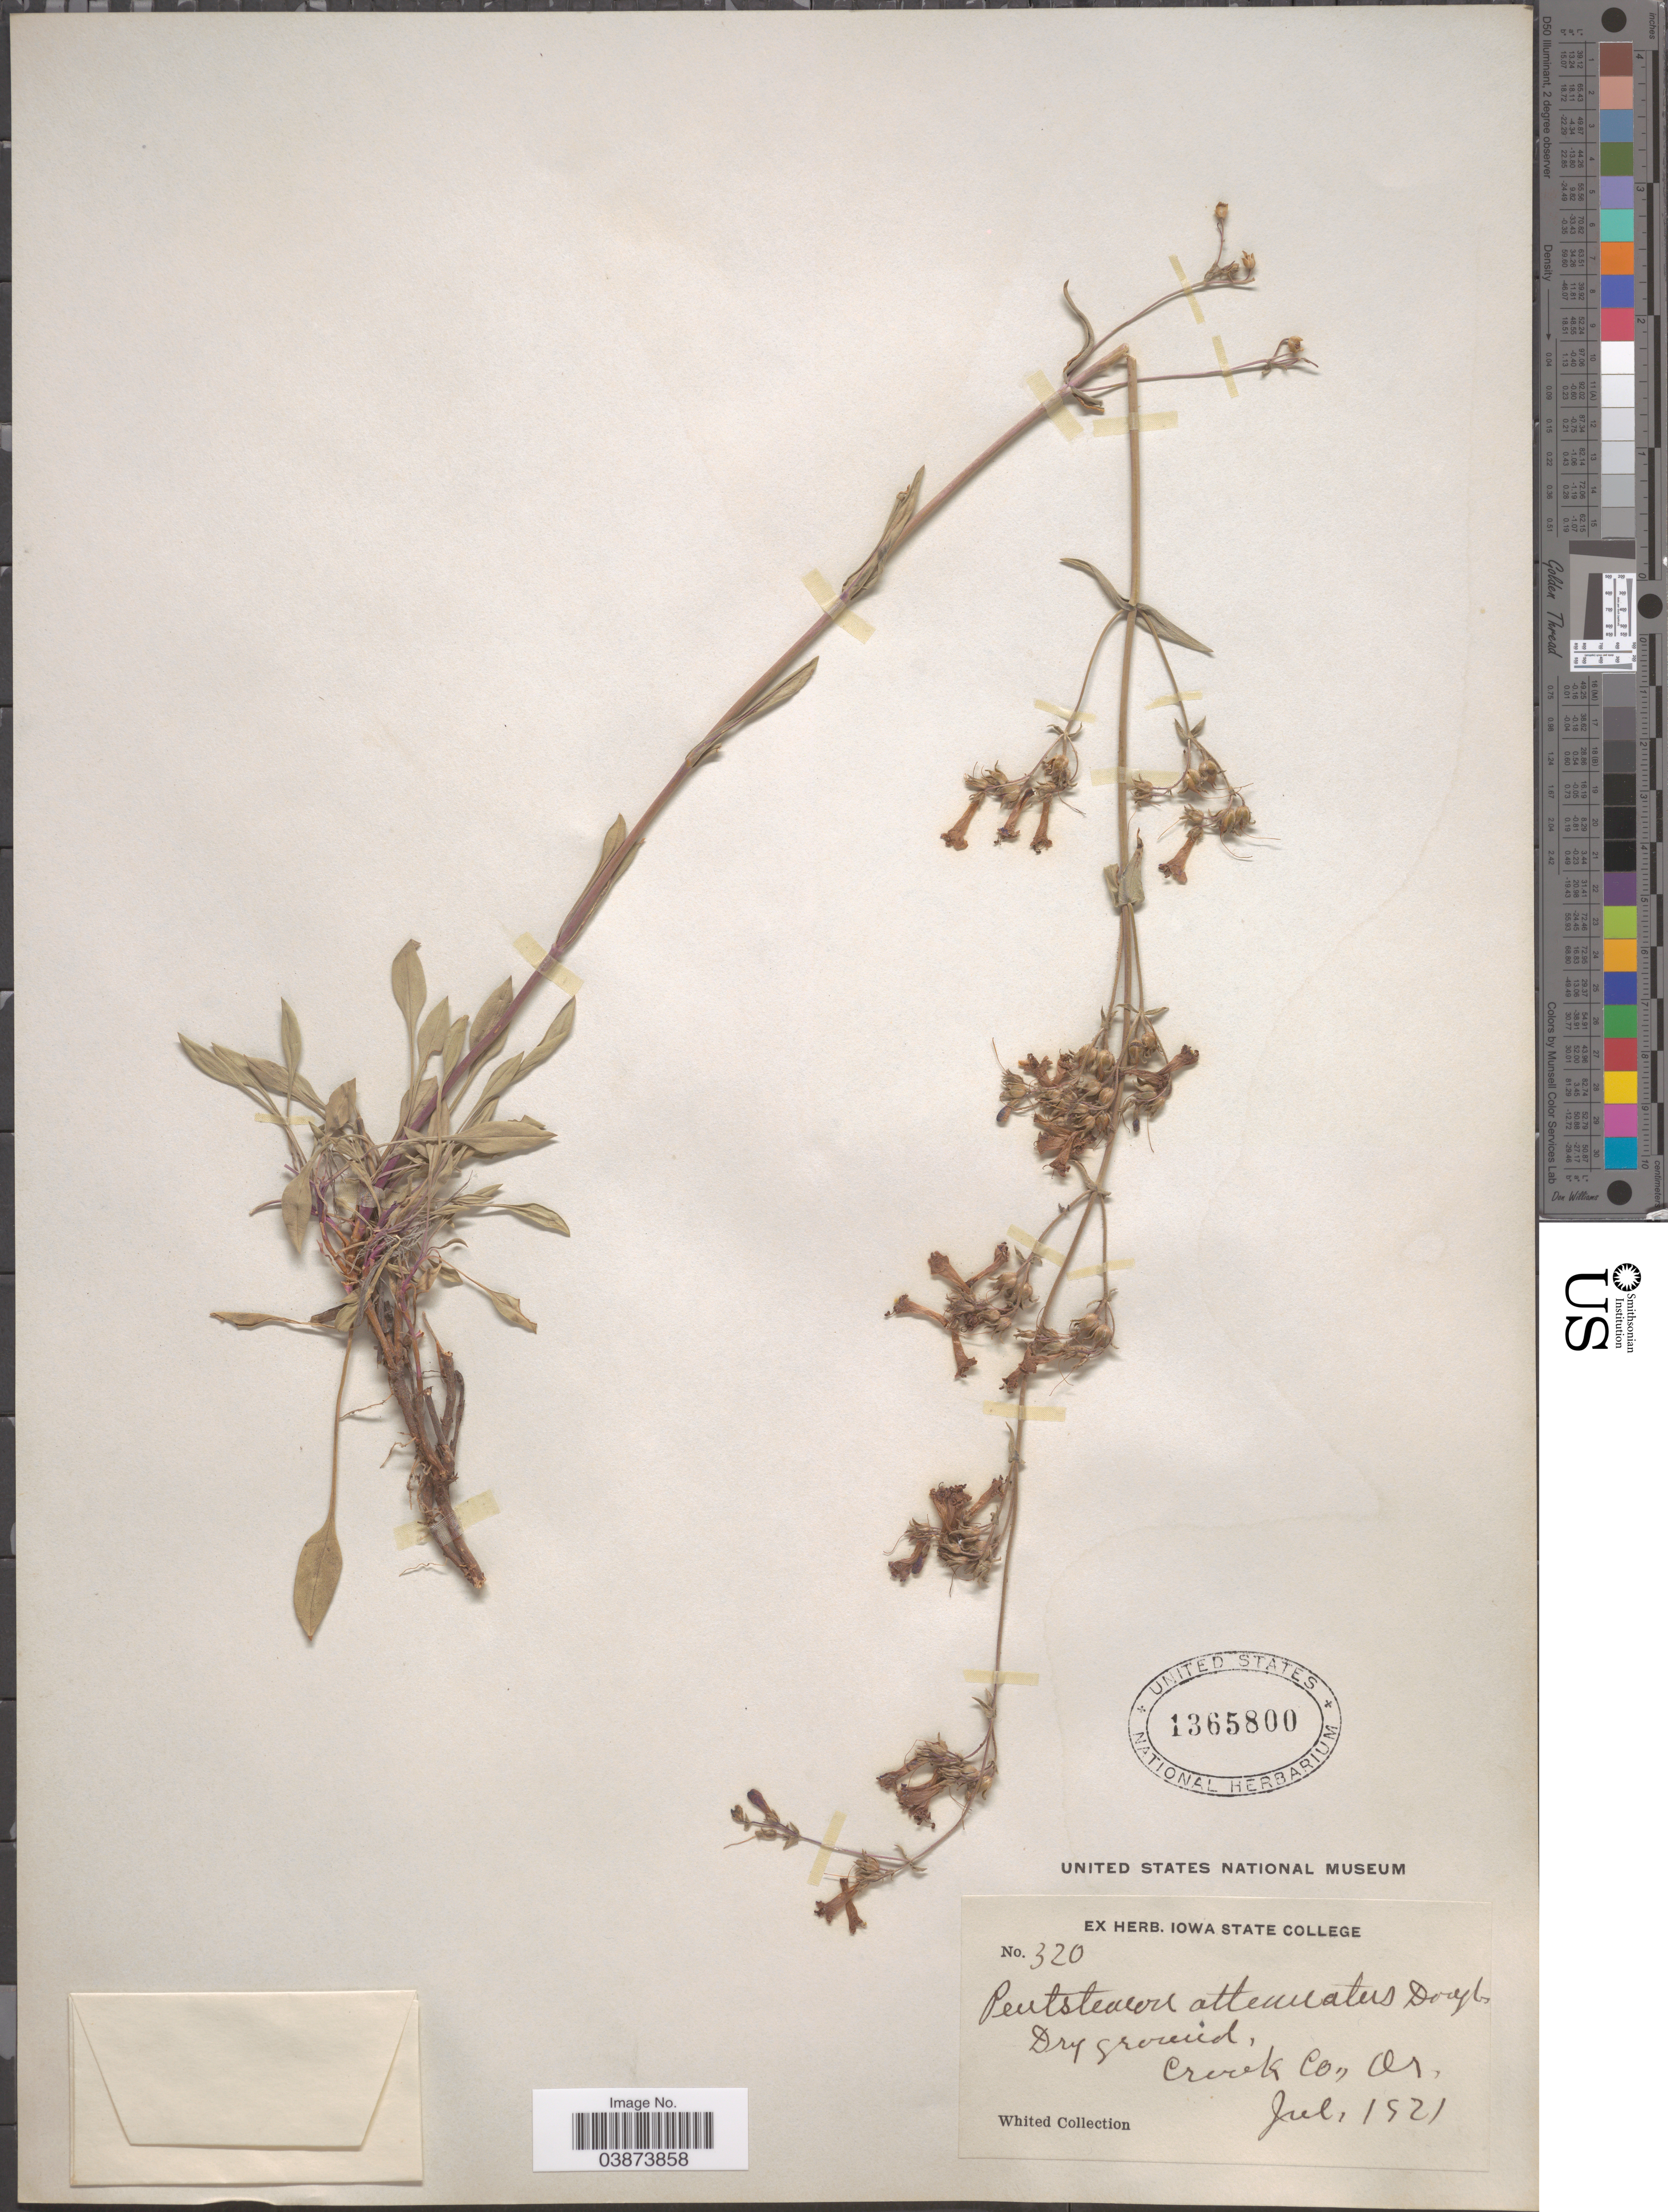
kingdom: Plantae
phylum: Tracheophyta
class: Magnoliopsida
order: Lamiales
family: Plantaginaceae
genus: Penstemon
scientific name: Penstemon cinereus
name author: Piper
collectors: K. Whited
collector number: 320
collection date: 1921-07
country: United States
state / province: Oregon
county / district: Crook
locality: Crook Co.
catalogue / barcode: US 1365800